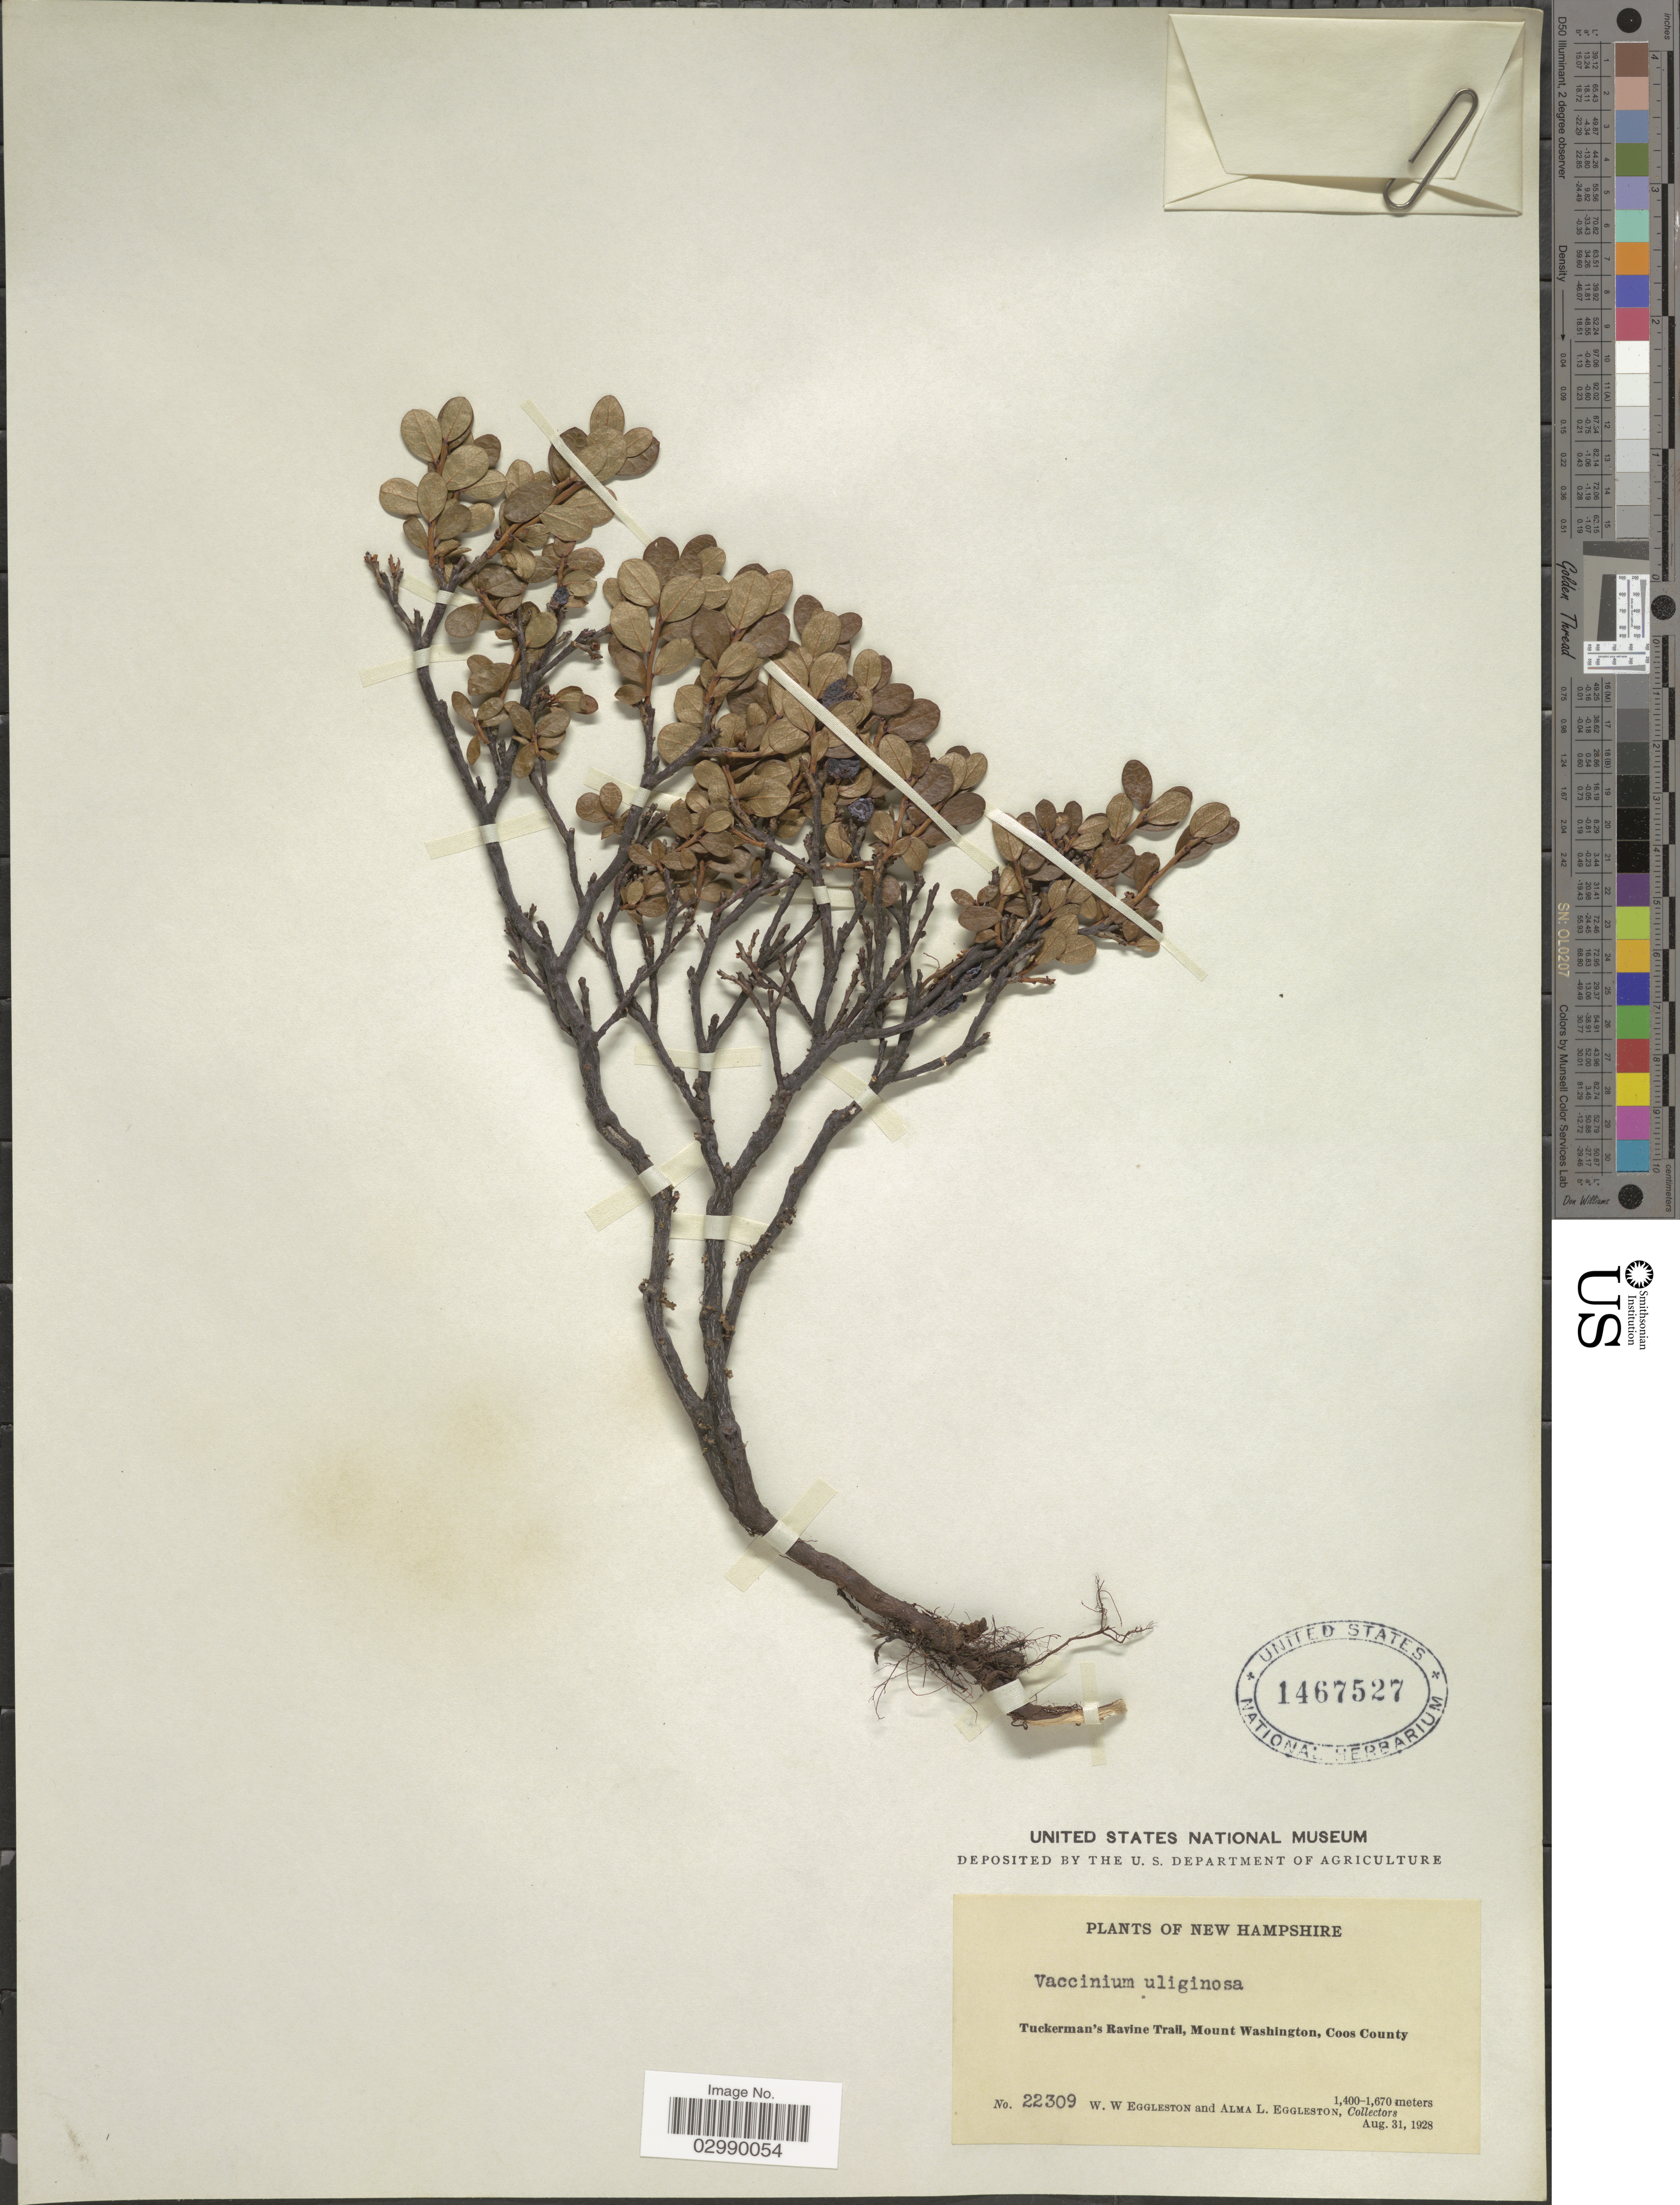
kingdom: Plantae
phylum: Tracheophyta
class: Magnoliopsida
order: Ericales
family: Ericaceae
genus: Vaccinium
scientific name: Vaccinium uliginosum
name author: L.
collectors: W. W. Eggleston & A. Eggleston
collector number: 22309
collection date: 1928-08-31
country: United States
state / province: New Hampshire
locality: Tuckerman's Ravine Trail, Mount Washington, Coos County.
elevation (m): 1400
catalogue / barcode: US 1467527